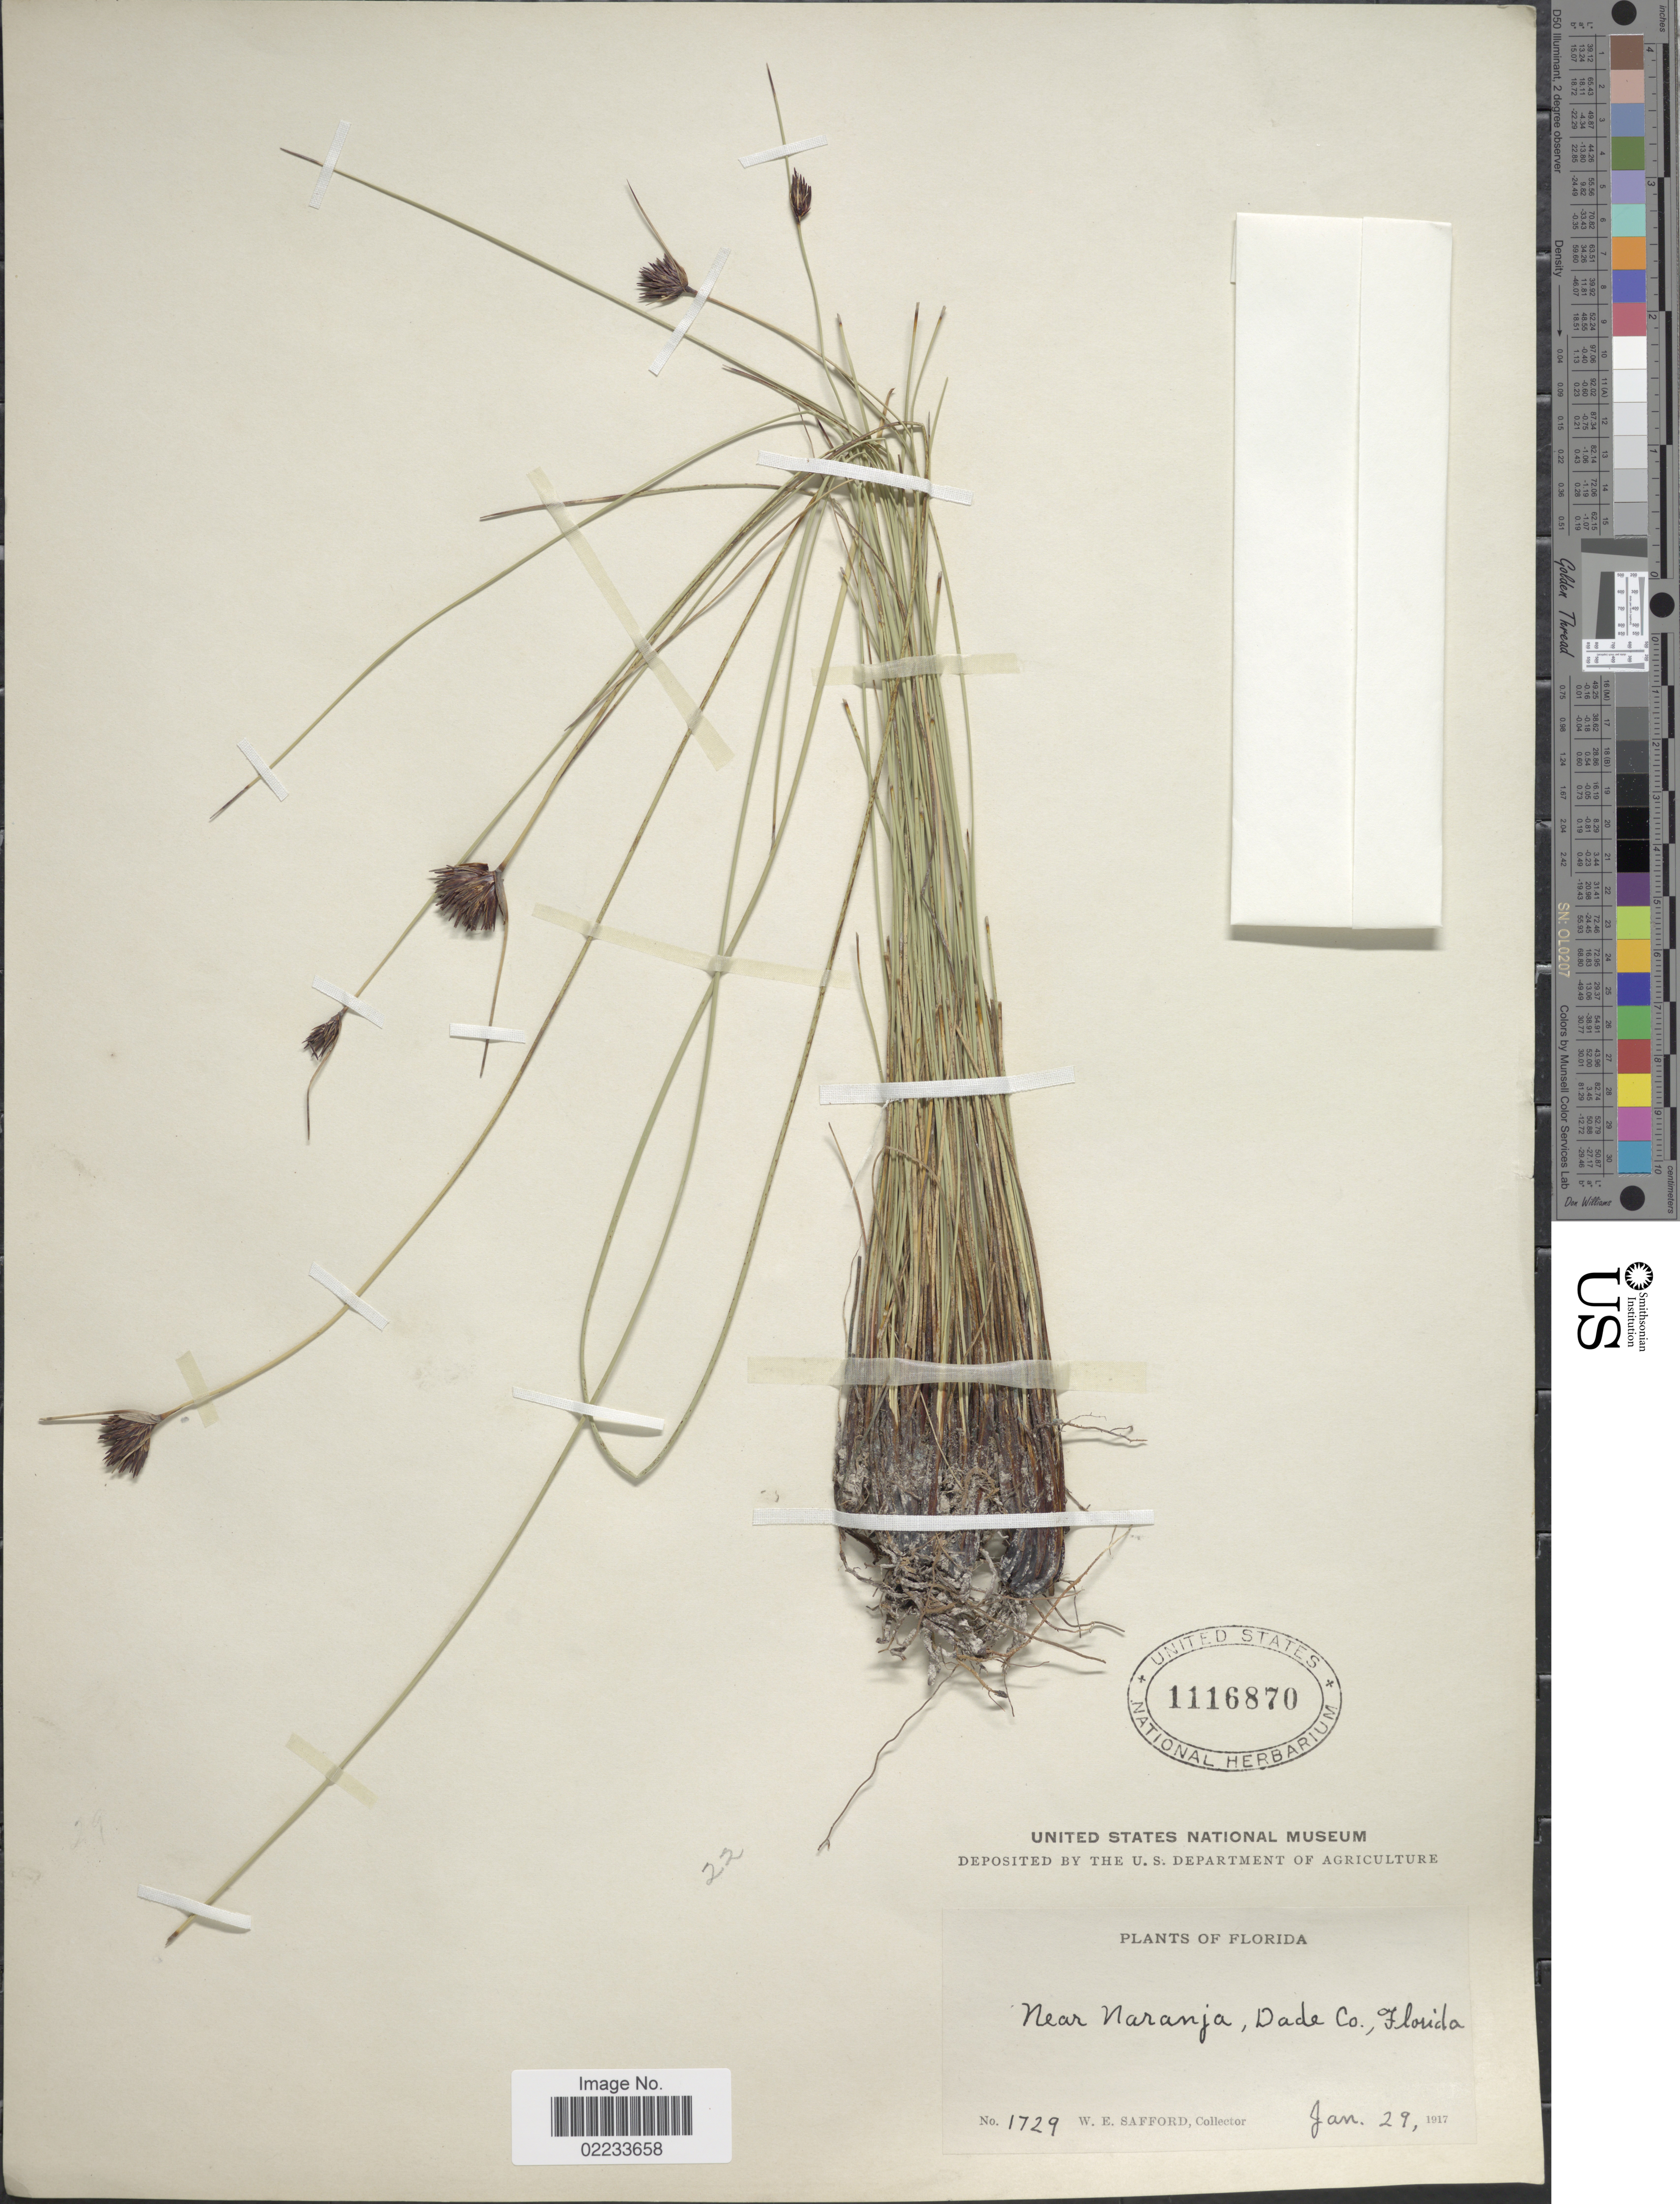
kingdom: Plantae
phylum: Tracheophyta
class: Liliopsida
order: Poales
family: Cyperaceae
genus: Schoenus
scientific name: Schoenus nigricans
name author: L.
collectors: W. E. Safford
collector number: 1729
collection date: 1917-01-29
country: United States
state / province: Florida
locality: Near Naranja, Dade Co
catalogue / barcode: US 1116870